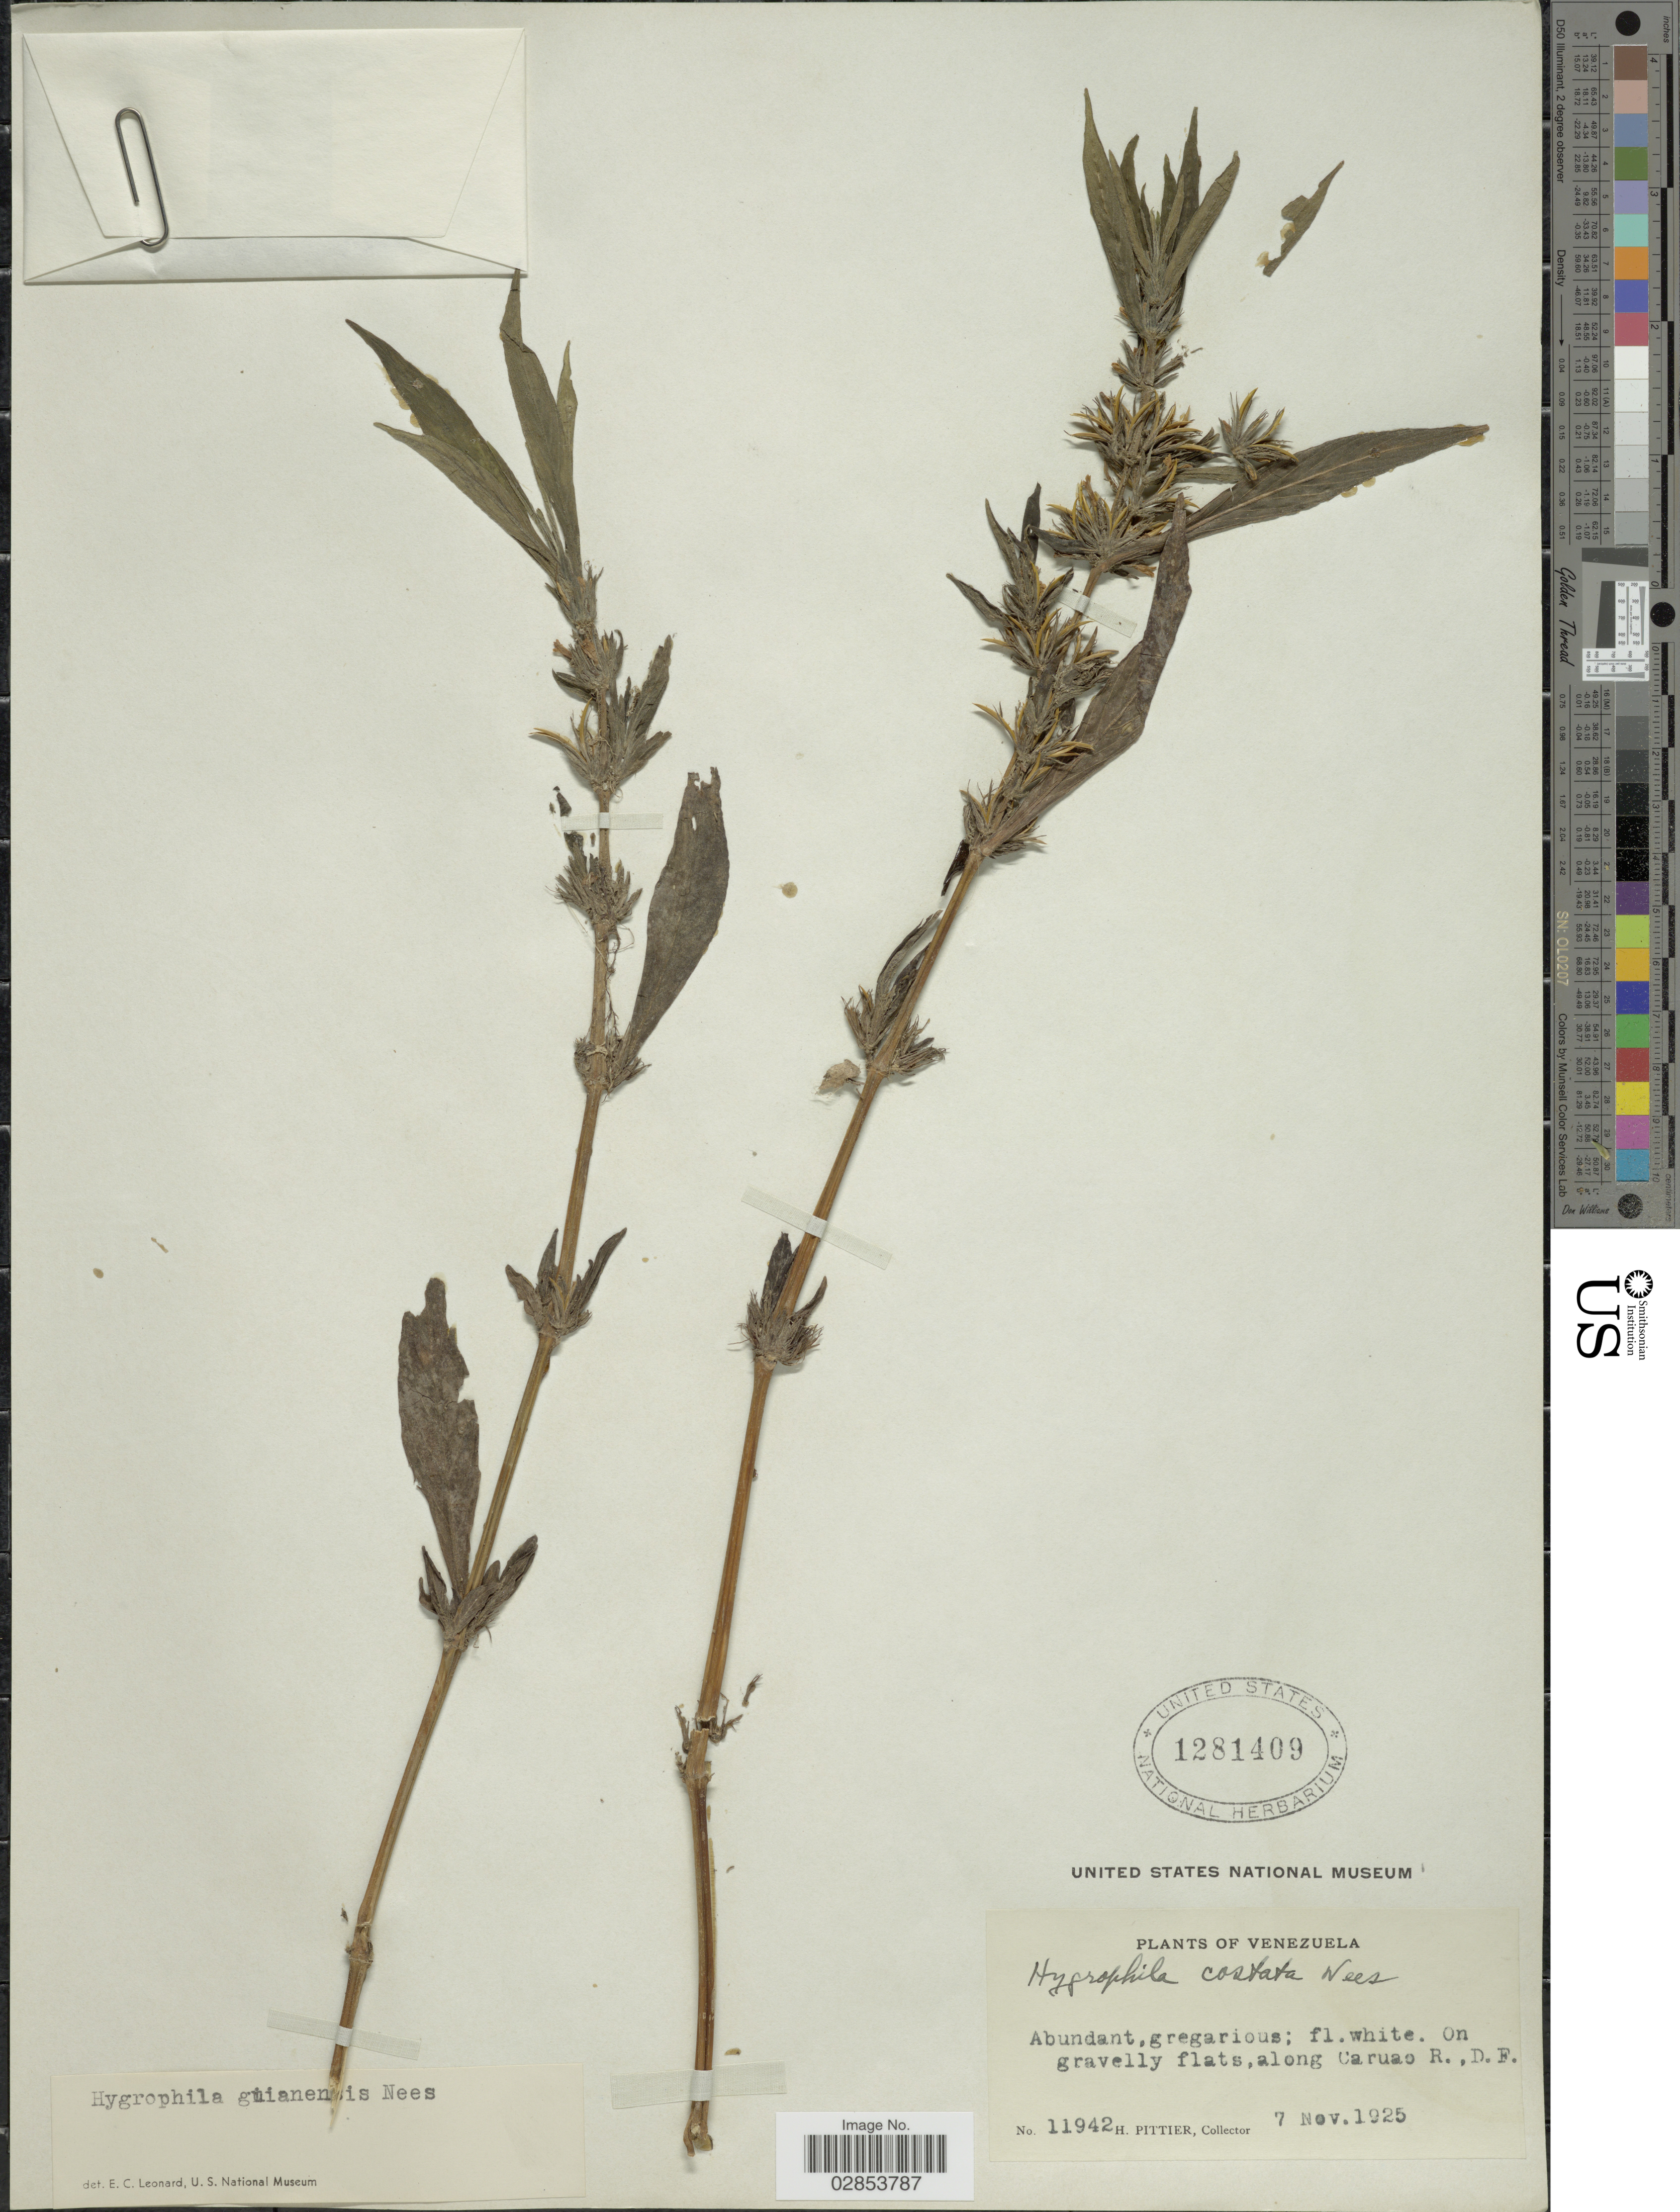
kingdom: Plantae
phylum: Tracheophyta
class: Magnoliopsida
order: Lamiales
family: Acanthaceae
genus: Hygrophila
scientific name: Hygrophila costata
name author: Nees & T. Nees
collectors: H. F. Pittier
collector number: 11942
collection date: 1925-11-07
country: Venezuela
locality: Along Caruao R., D.F.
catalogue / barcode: US 1281409